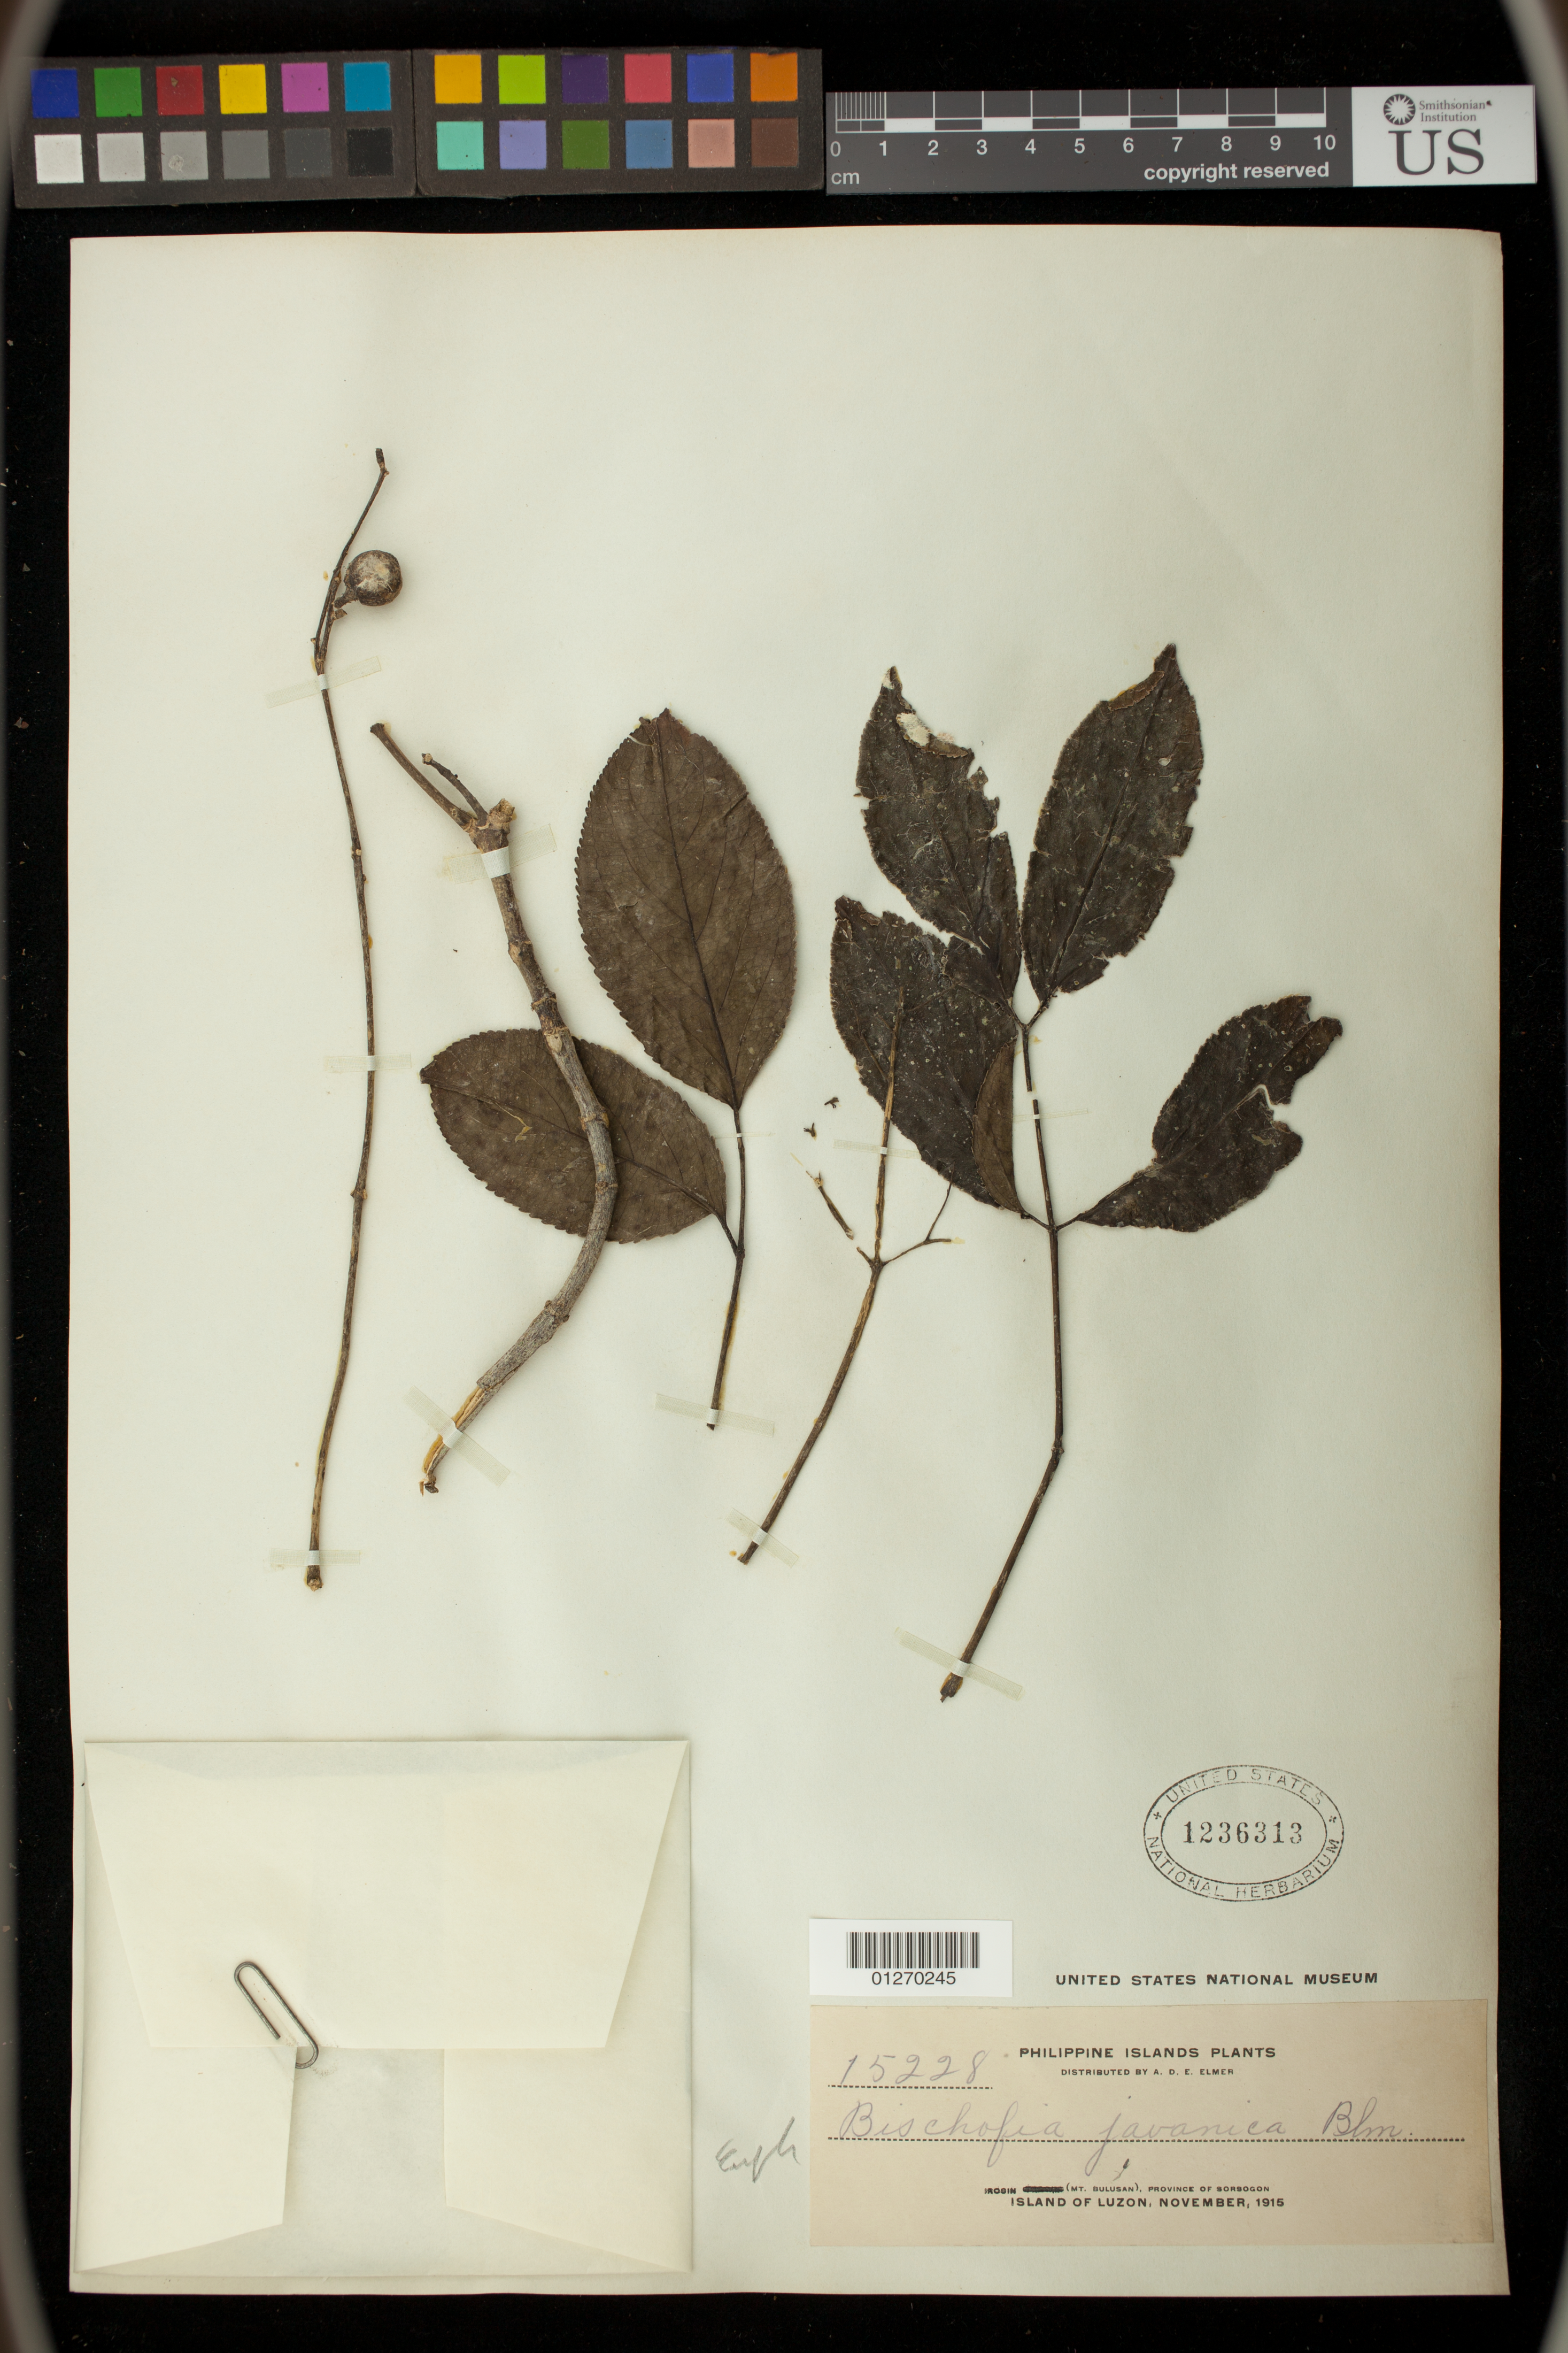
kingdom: Plantae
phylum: Tracheophyta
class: Magnoliopsida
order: Malpighiales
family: Phyllanthaceae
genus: Bischofia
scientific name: Bischofia javanica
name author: Blume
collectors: A. D. E. Elmer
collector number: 15228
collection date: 1915-11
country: Philippines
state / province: Bicol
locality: Irogin (Mt. Bulusan), Province of Sorsogon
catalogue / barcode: US 1236313